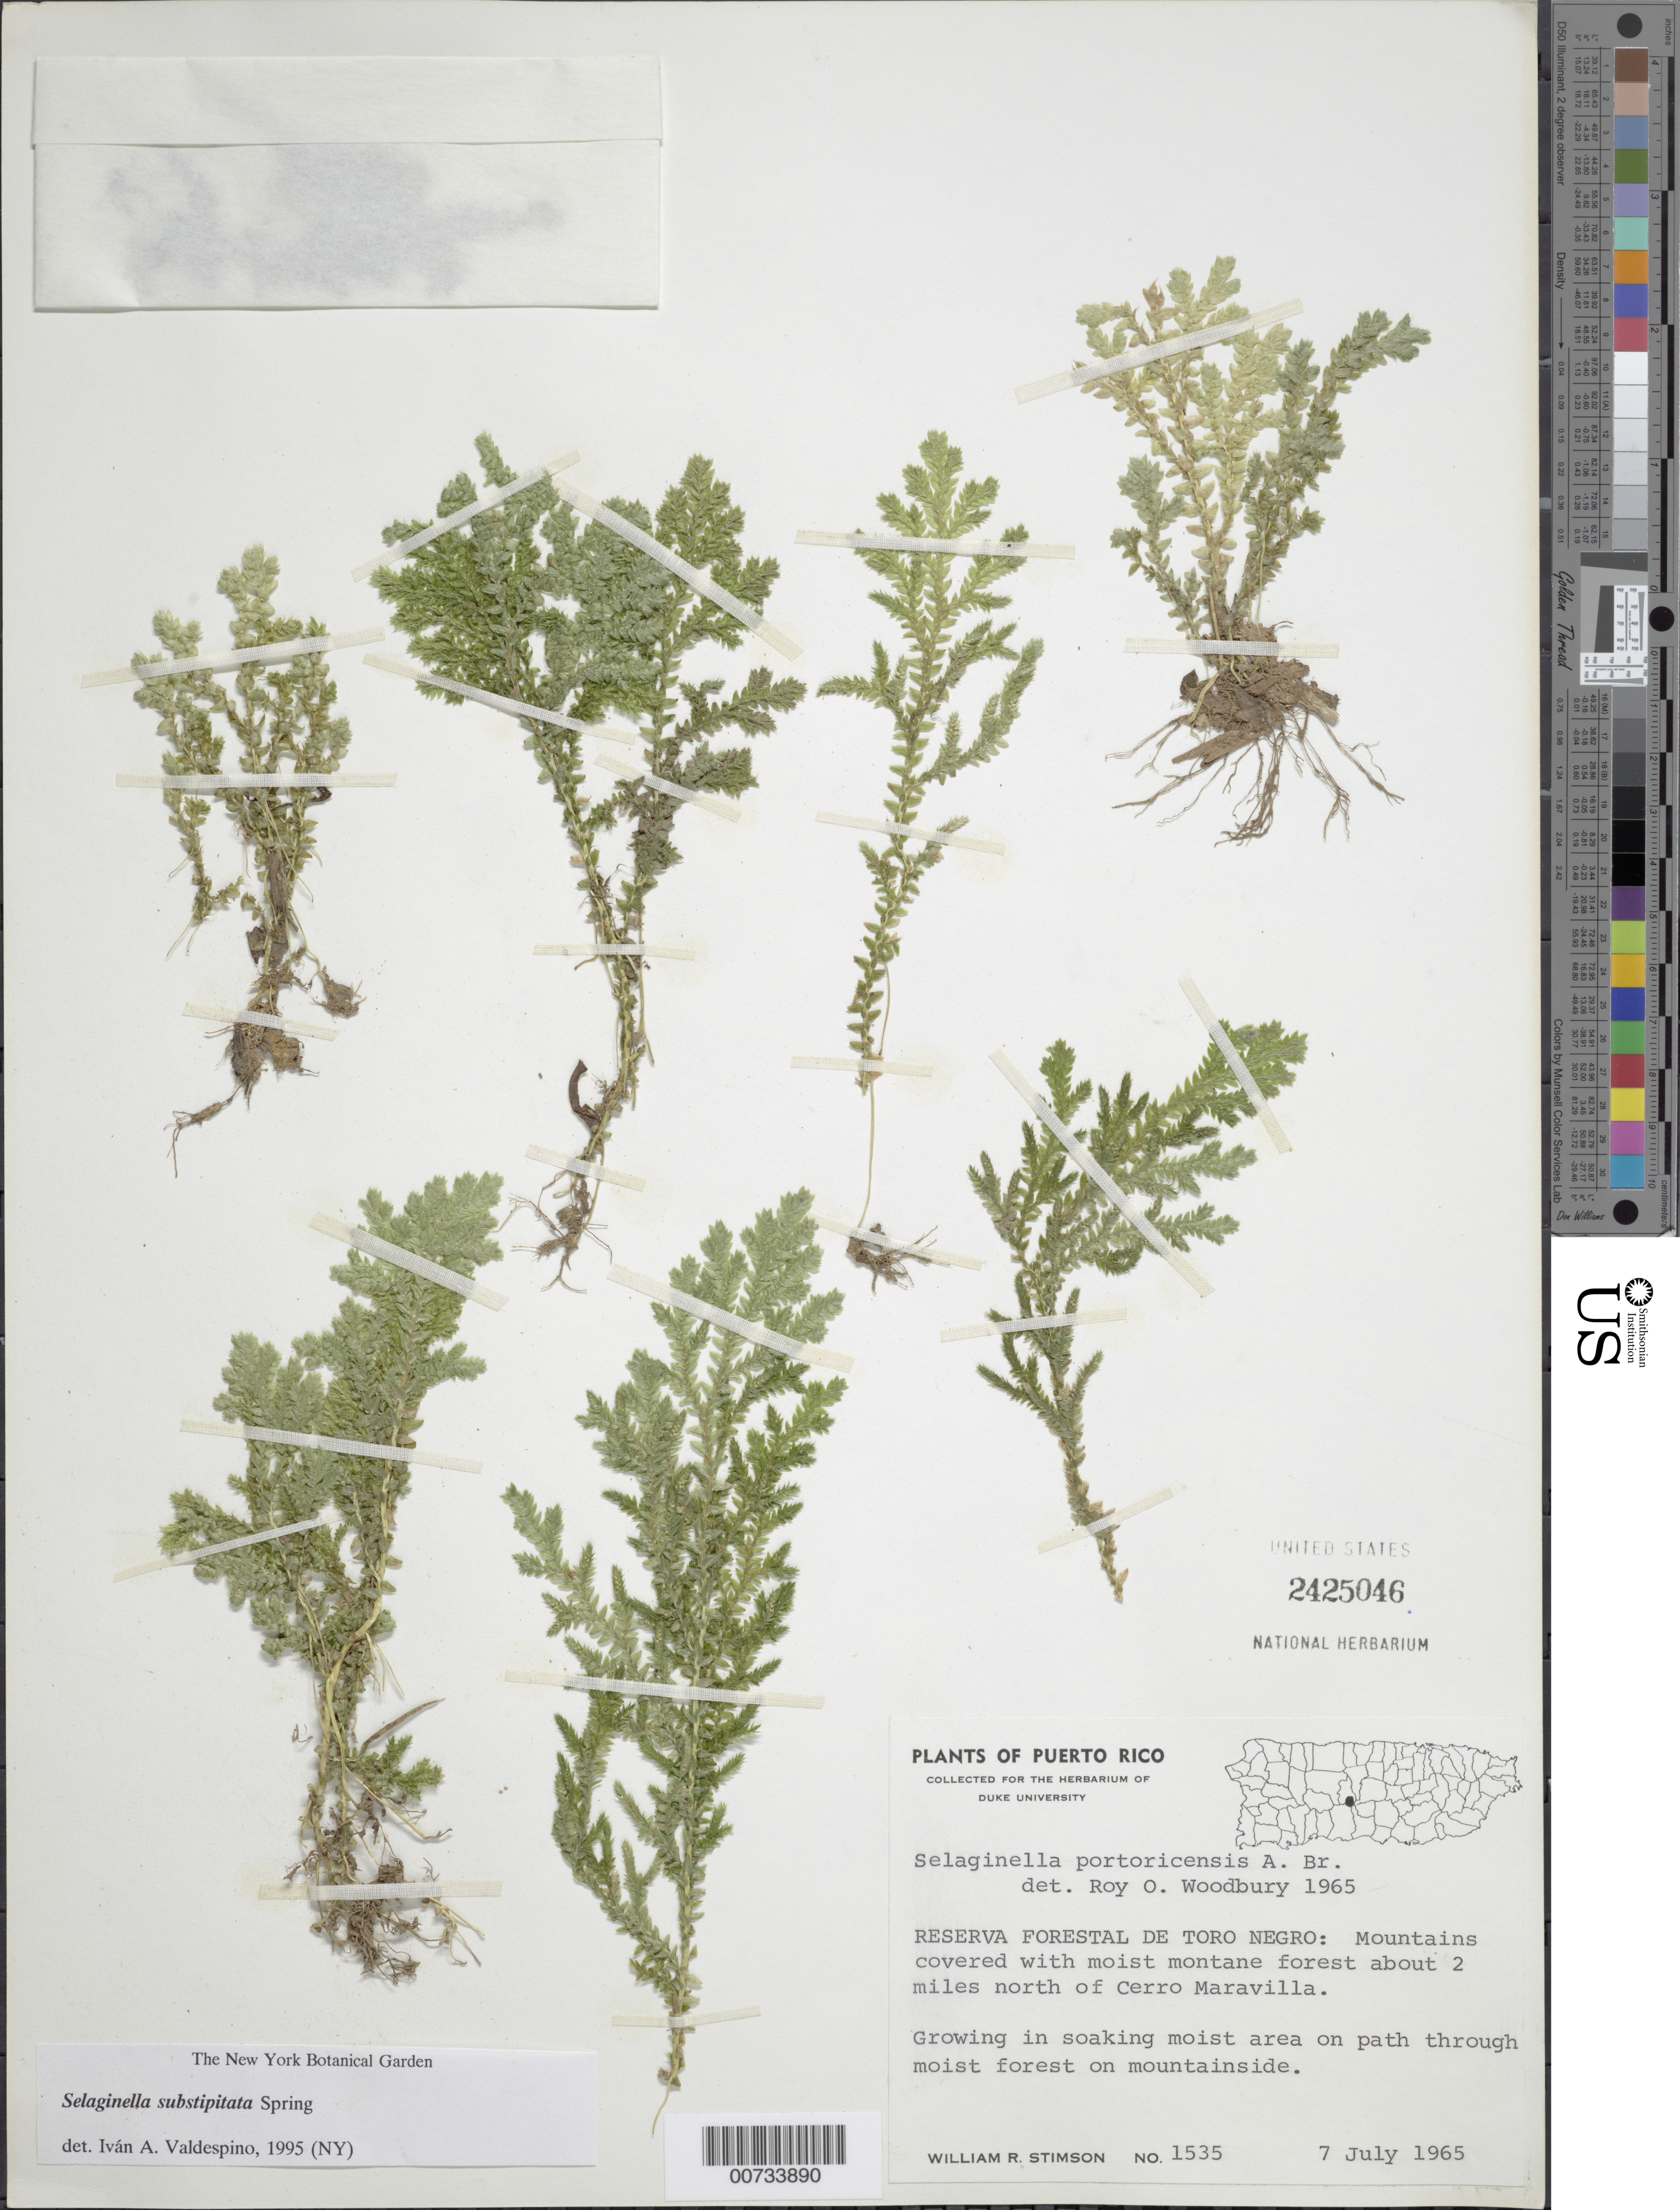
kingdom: Plantae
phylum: Tracheophyta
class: Lycopodiopsida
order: Selaginellales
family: Selaginellaceae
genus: Selaginella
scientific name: Selaginella substipitata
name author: Spring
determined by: Valdespino, I. A., (PMA), Universidad de Panama (PANAMA)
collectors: W. R. Stimson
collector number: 1535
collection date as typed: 07 Jul 1965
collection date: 1965-07-07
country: Puerto Rico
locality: Reserva Forestal de Toro Negro: Mountains covered w/moist montane forest about 2 mi N of Cerro Maravilla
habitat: Soaking moist area on path through moist forest on mountainside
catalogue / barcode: US 2425046